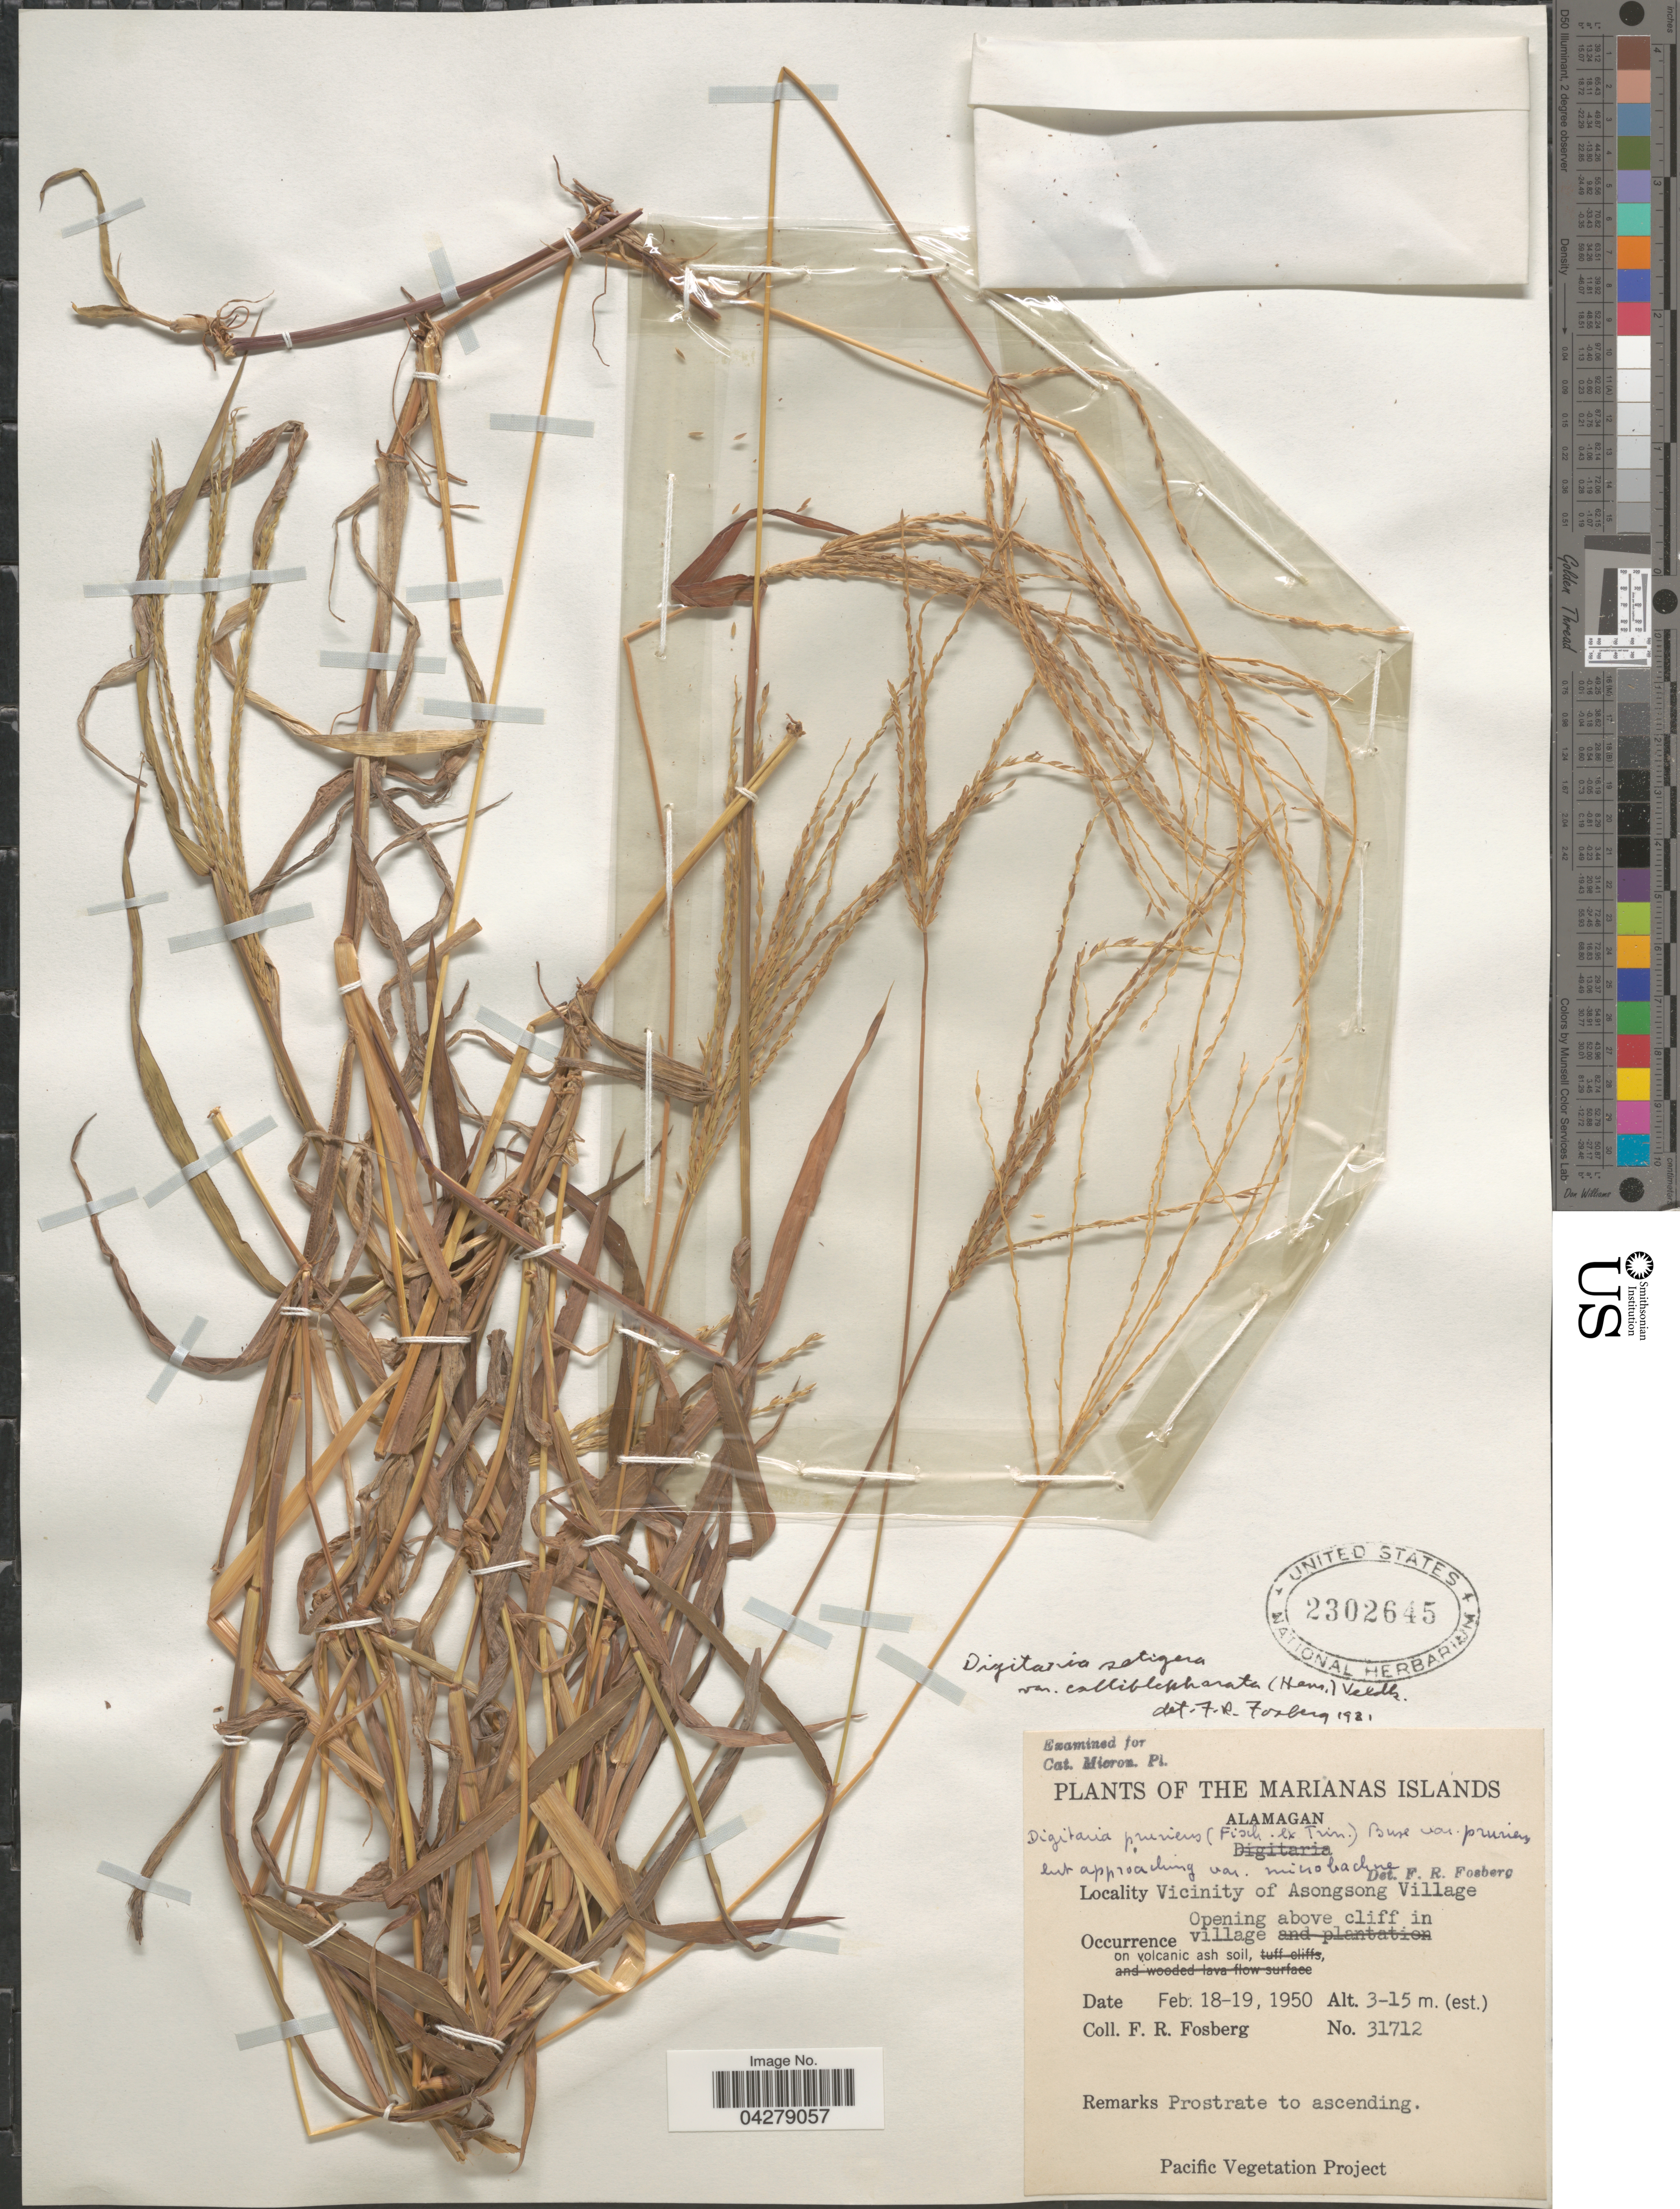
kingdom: Plantae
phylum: Tracheophyta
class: Liliopsida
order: Poales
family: Poaceae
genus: Digitaria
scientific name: Digitaria setigera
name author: Roth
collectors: F. R. Fosberg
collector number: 31712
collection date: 1950-02-18/1950-02-19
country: Northern Mariana Islands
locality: Marianas Islands. Vicinity of Asongsong Village. Opening above cliff in village.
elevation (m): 3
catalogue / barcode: US 2302645